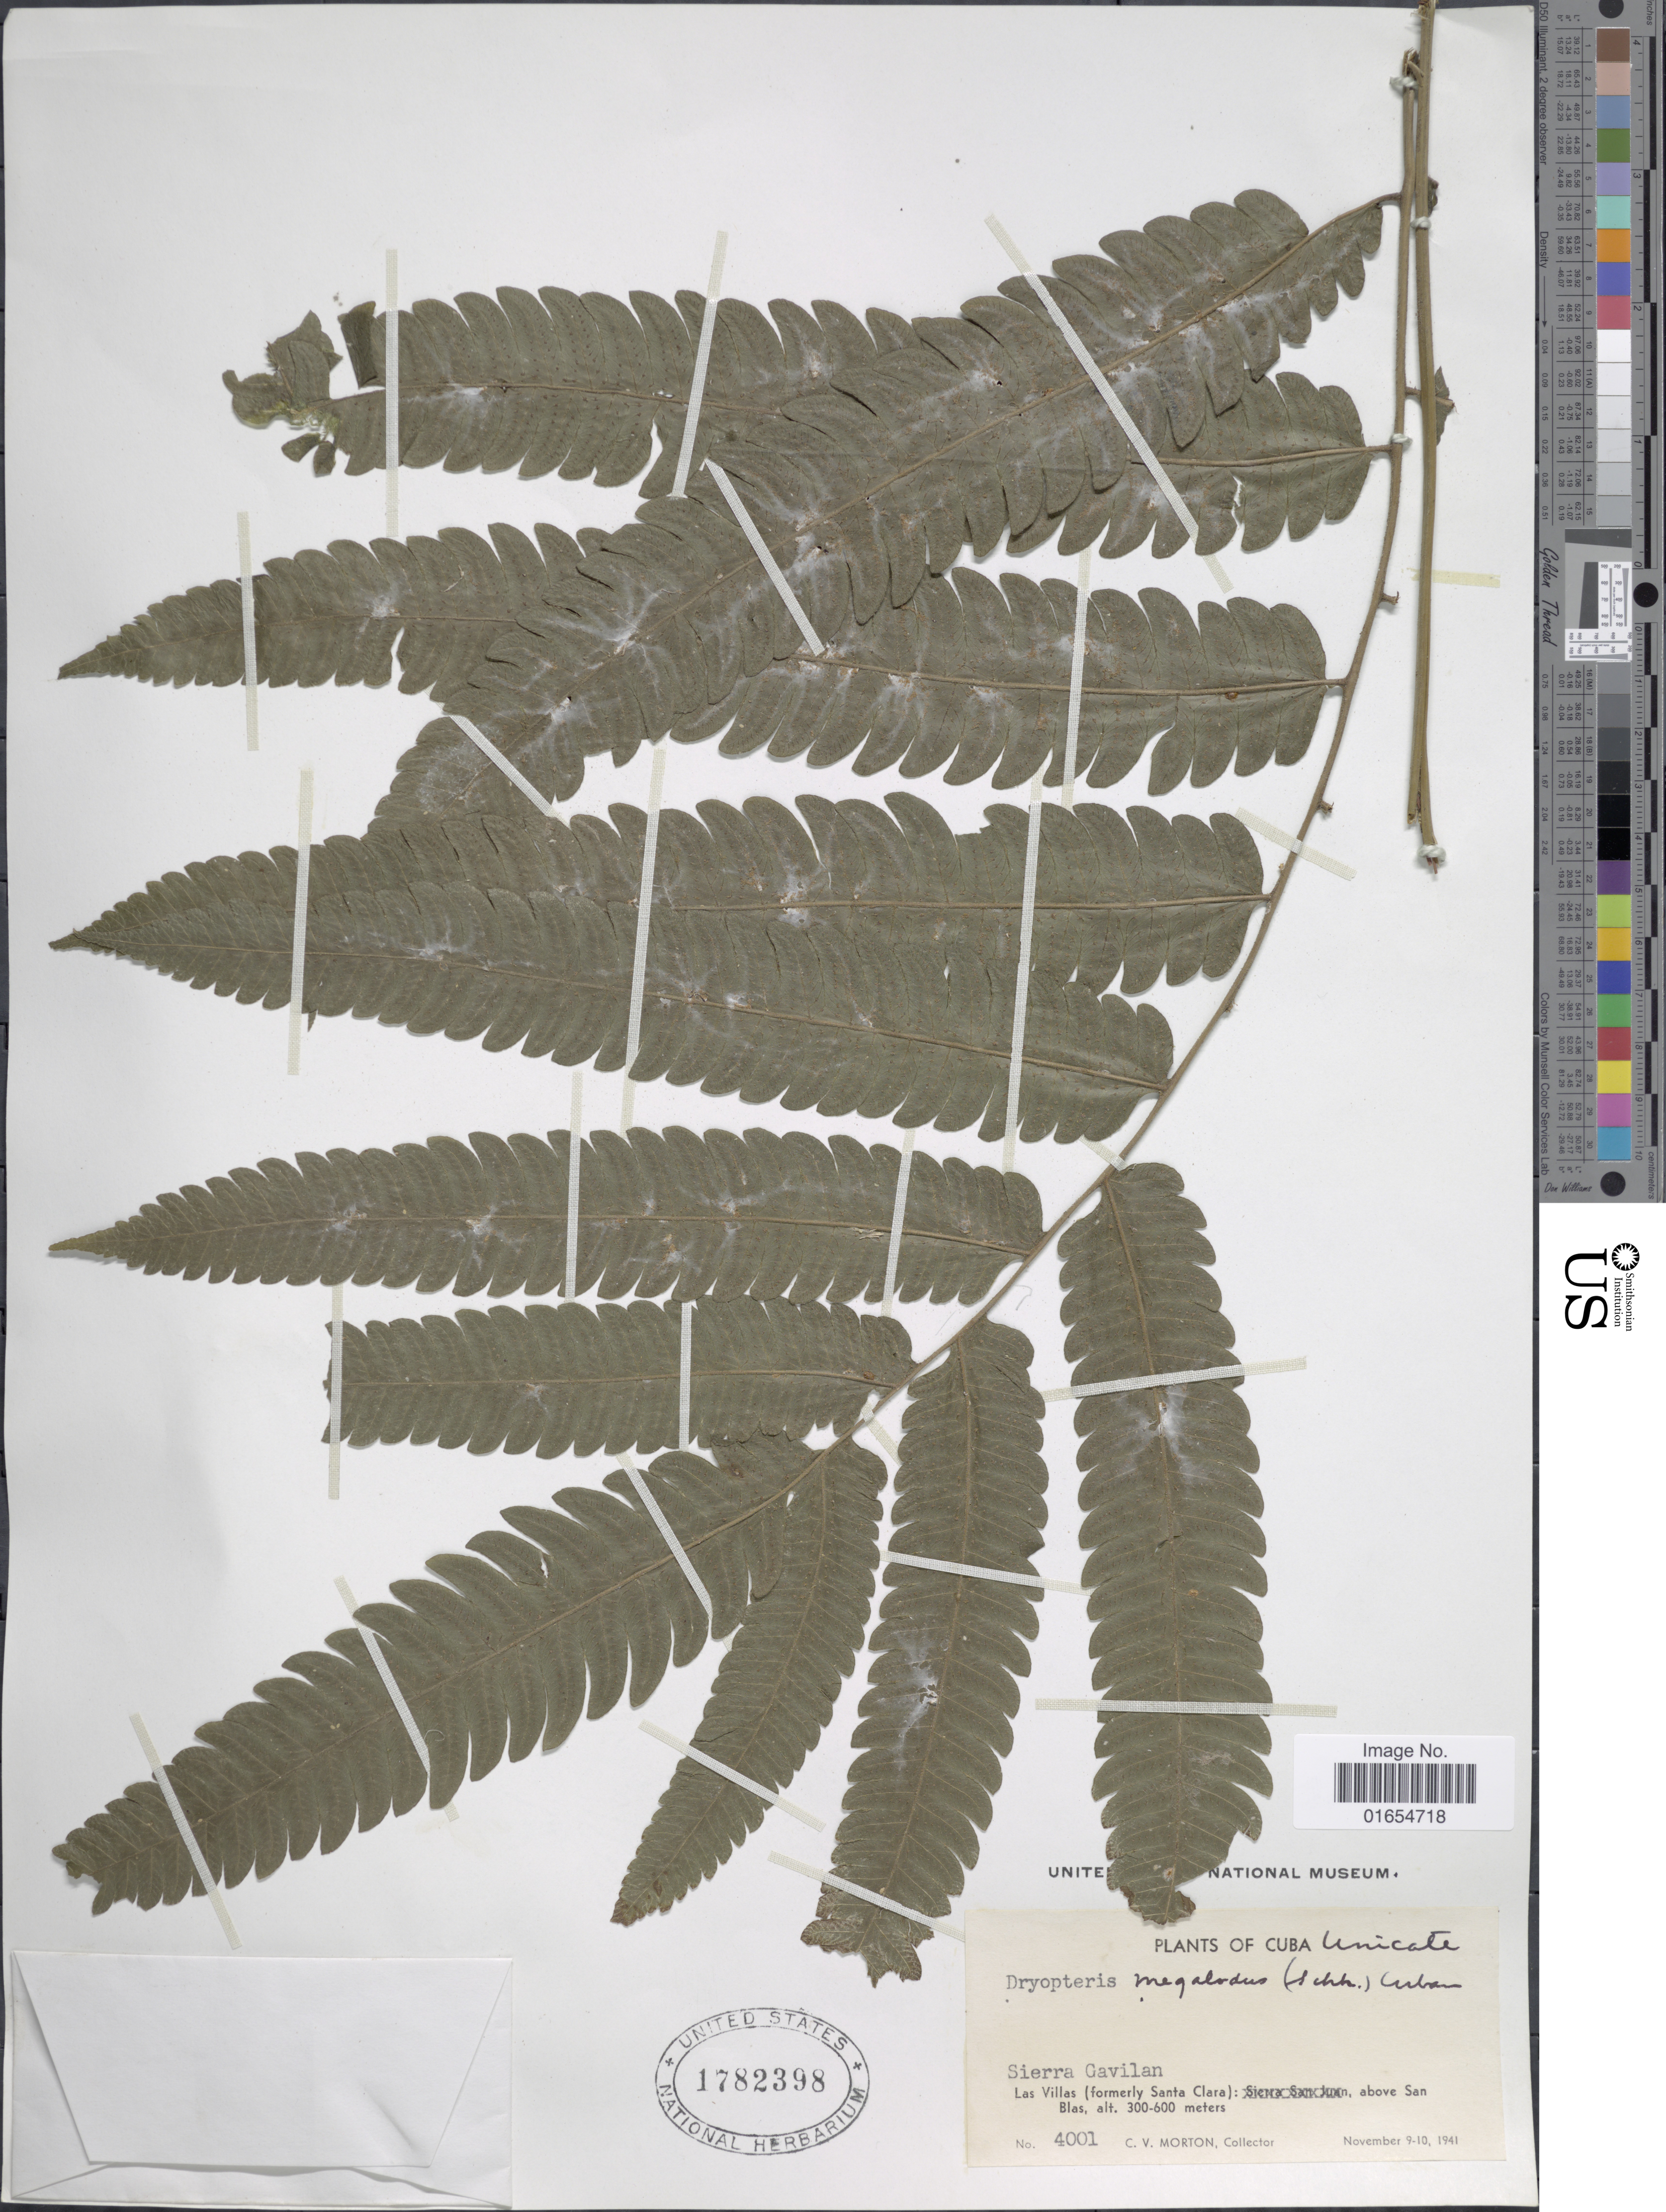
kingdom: Plantae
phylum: Tracheophyta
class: Polypodiopsida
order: Polypodiales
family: Thelypteridaceae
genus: Goniopteris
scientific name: Goniopteris pennata (Poir.) comb. nov., ined 2015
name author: (Poir.)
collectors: C. V. Morton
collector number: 4001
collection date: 1941-11-09/1941-11-10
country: Cuba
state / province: Las Villas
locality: Sierra Cavilan, above San Blas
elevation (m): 300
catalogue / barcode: US 1782398